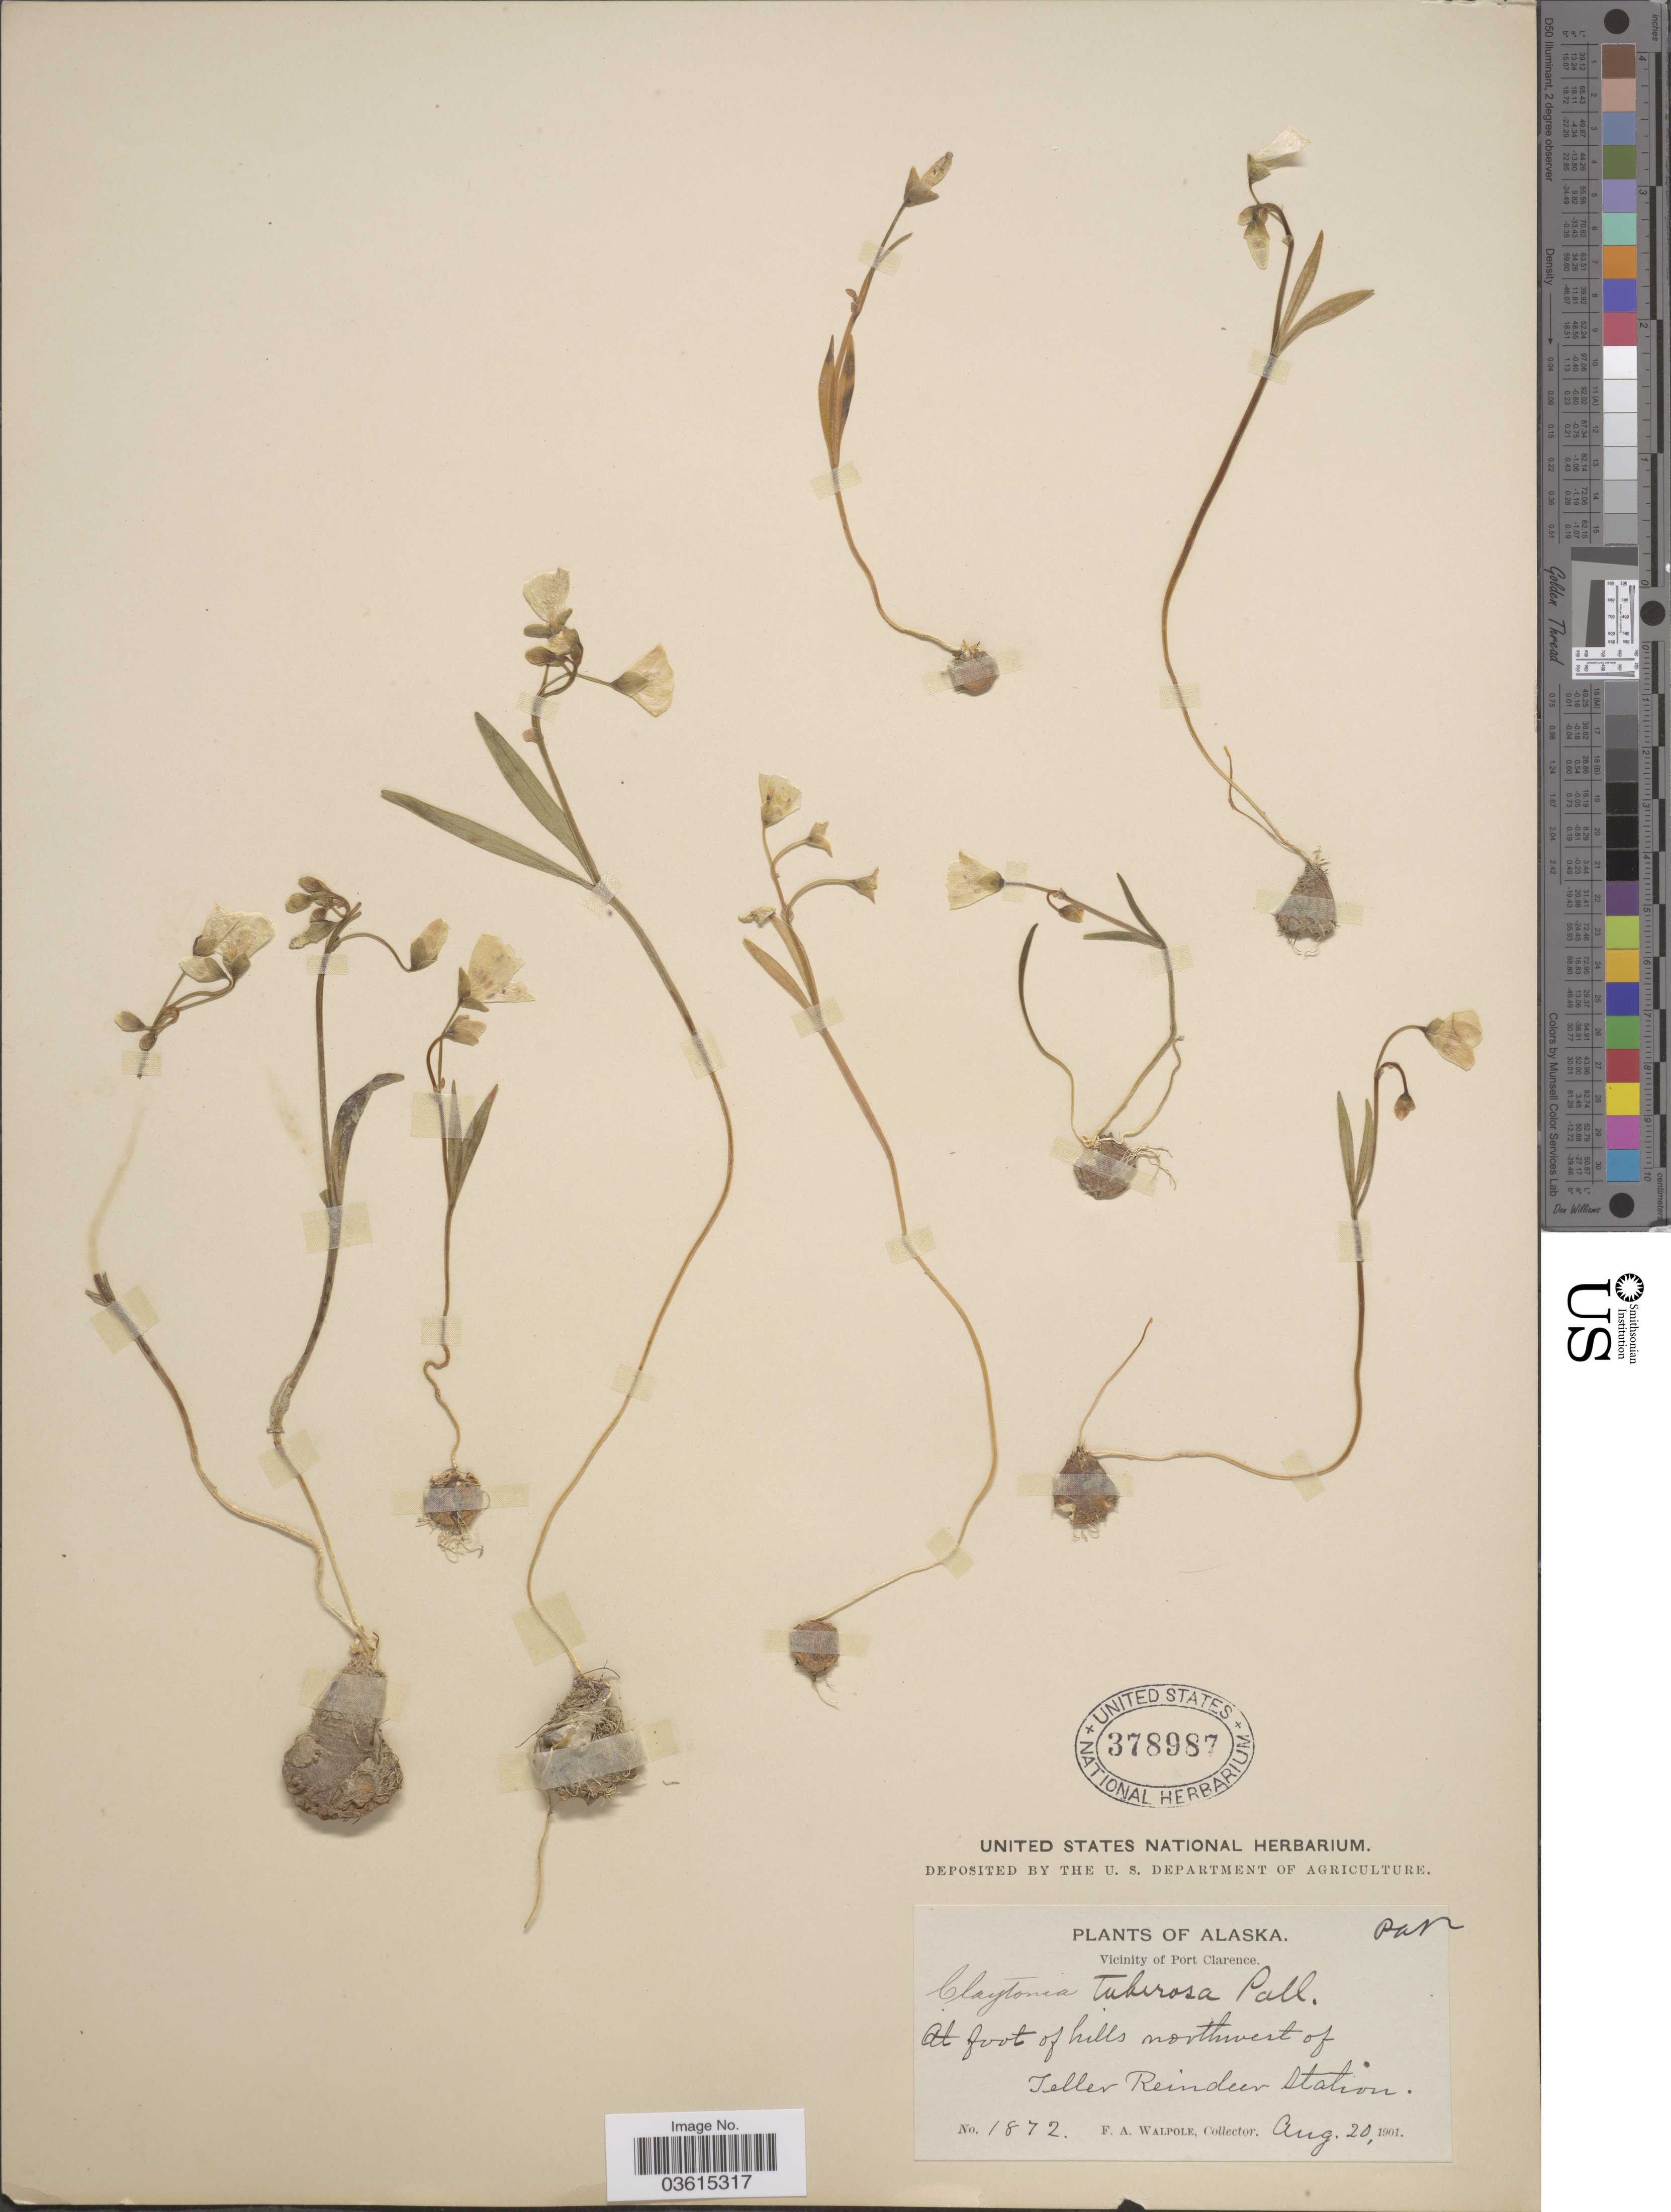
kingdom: Plantae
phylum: Tracheophyta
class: Magnoliopsida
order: Caryophyllales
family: Montiaceae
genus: Claytonia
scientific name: Claytonia tuberosa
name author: Pall. ex Willd.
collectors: F. Walpole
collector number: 1872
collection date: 1901-08-20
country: United States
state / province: Alaska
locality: Vicinity of Port Clarence. At foot of hills northwest of Teller Reindeer Station.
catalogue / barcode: US 378987